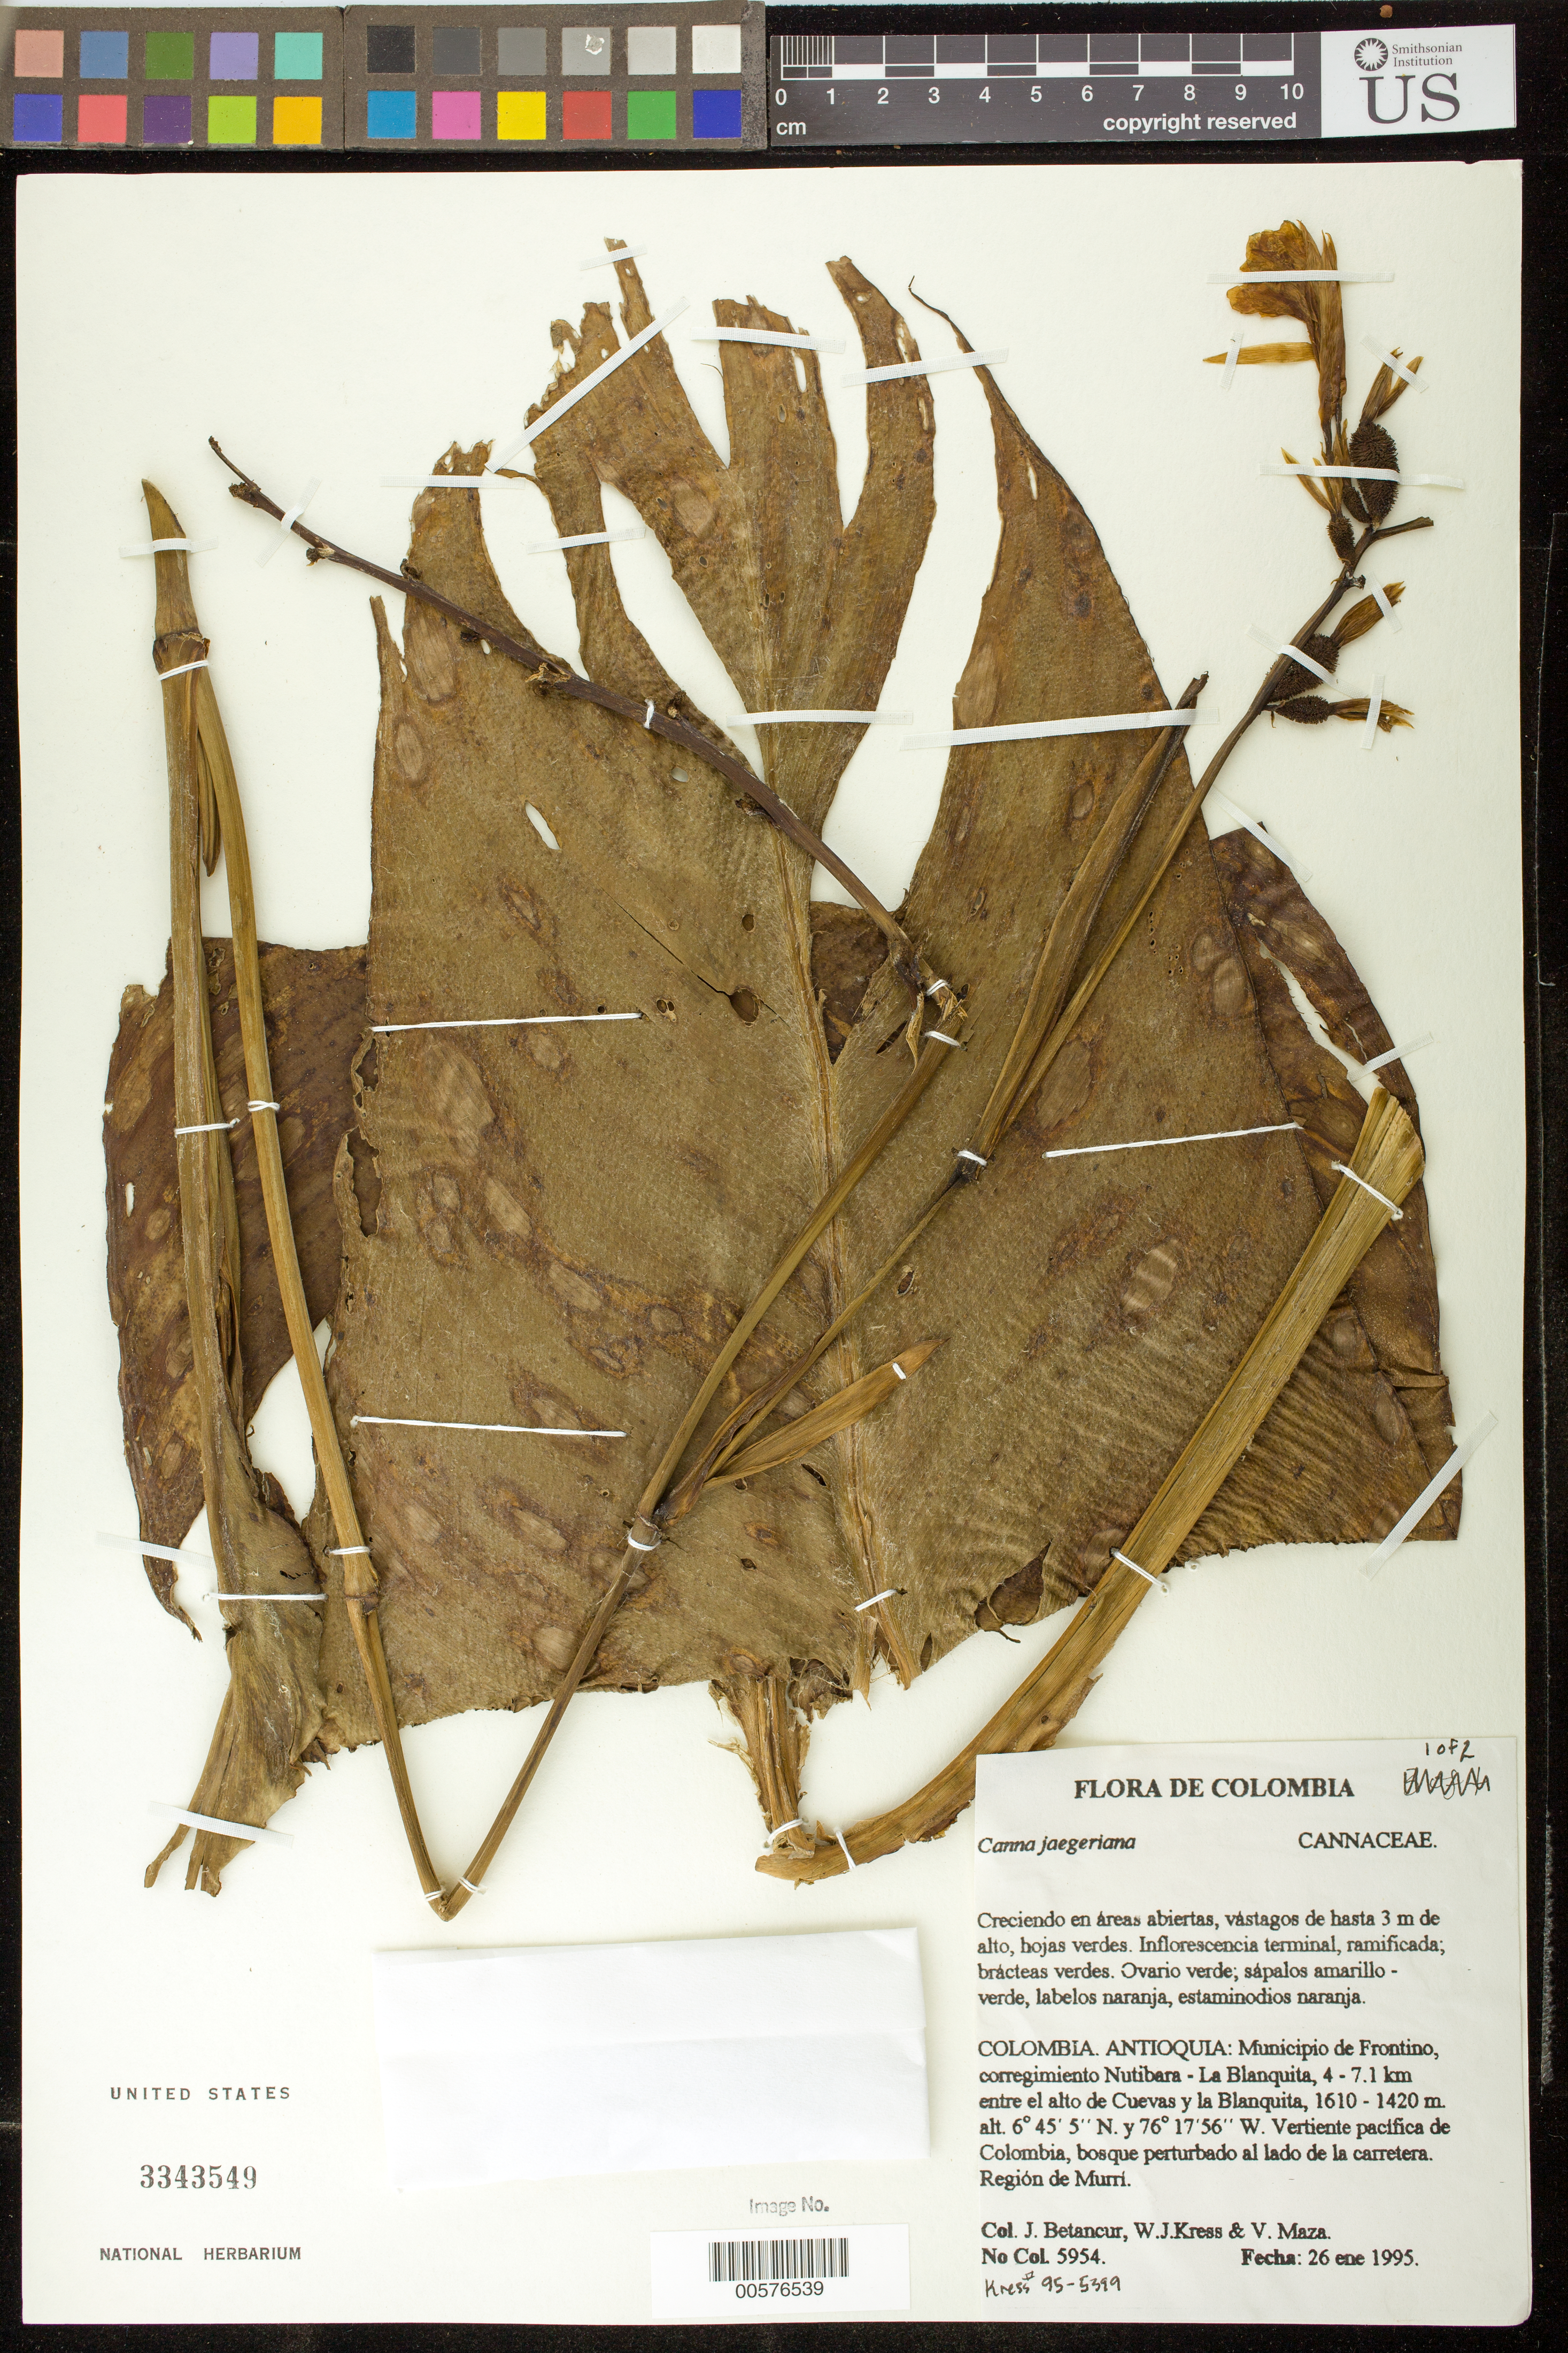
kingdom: Plantae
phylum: Tracheophyta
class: Liliopsida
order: Zingiberales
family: Cannaceae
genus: Canna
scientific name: Canna jaegeriana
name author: Urb.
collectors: J. C. Betancur, W. J. Kress & V. Maza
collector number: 5954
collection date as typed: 26 Jan 1995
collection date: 1995-01-26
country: Colombia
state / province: Antioquia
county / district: Frontino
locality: Road between Nutibara and La Blanquita, 17 km from Nutibara.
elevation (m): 1615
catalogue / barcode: US 3343549